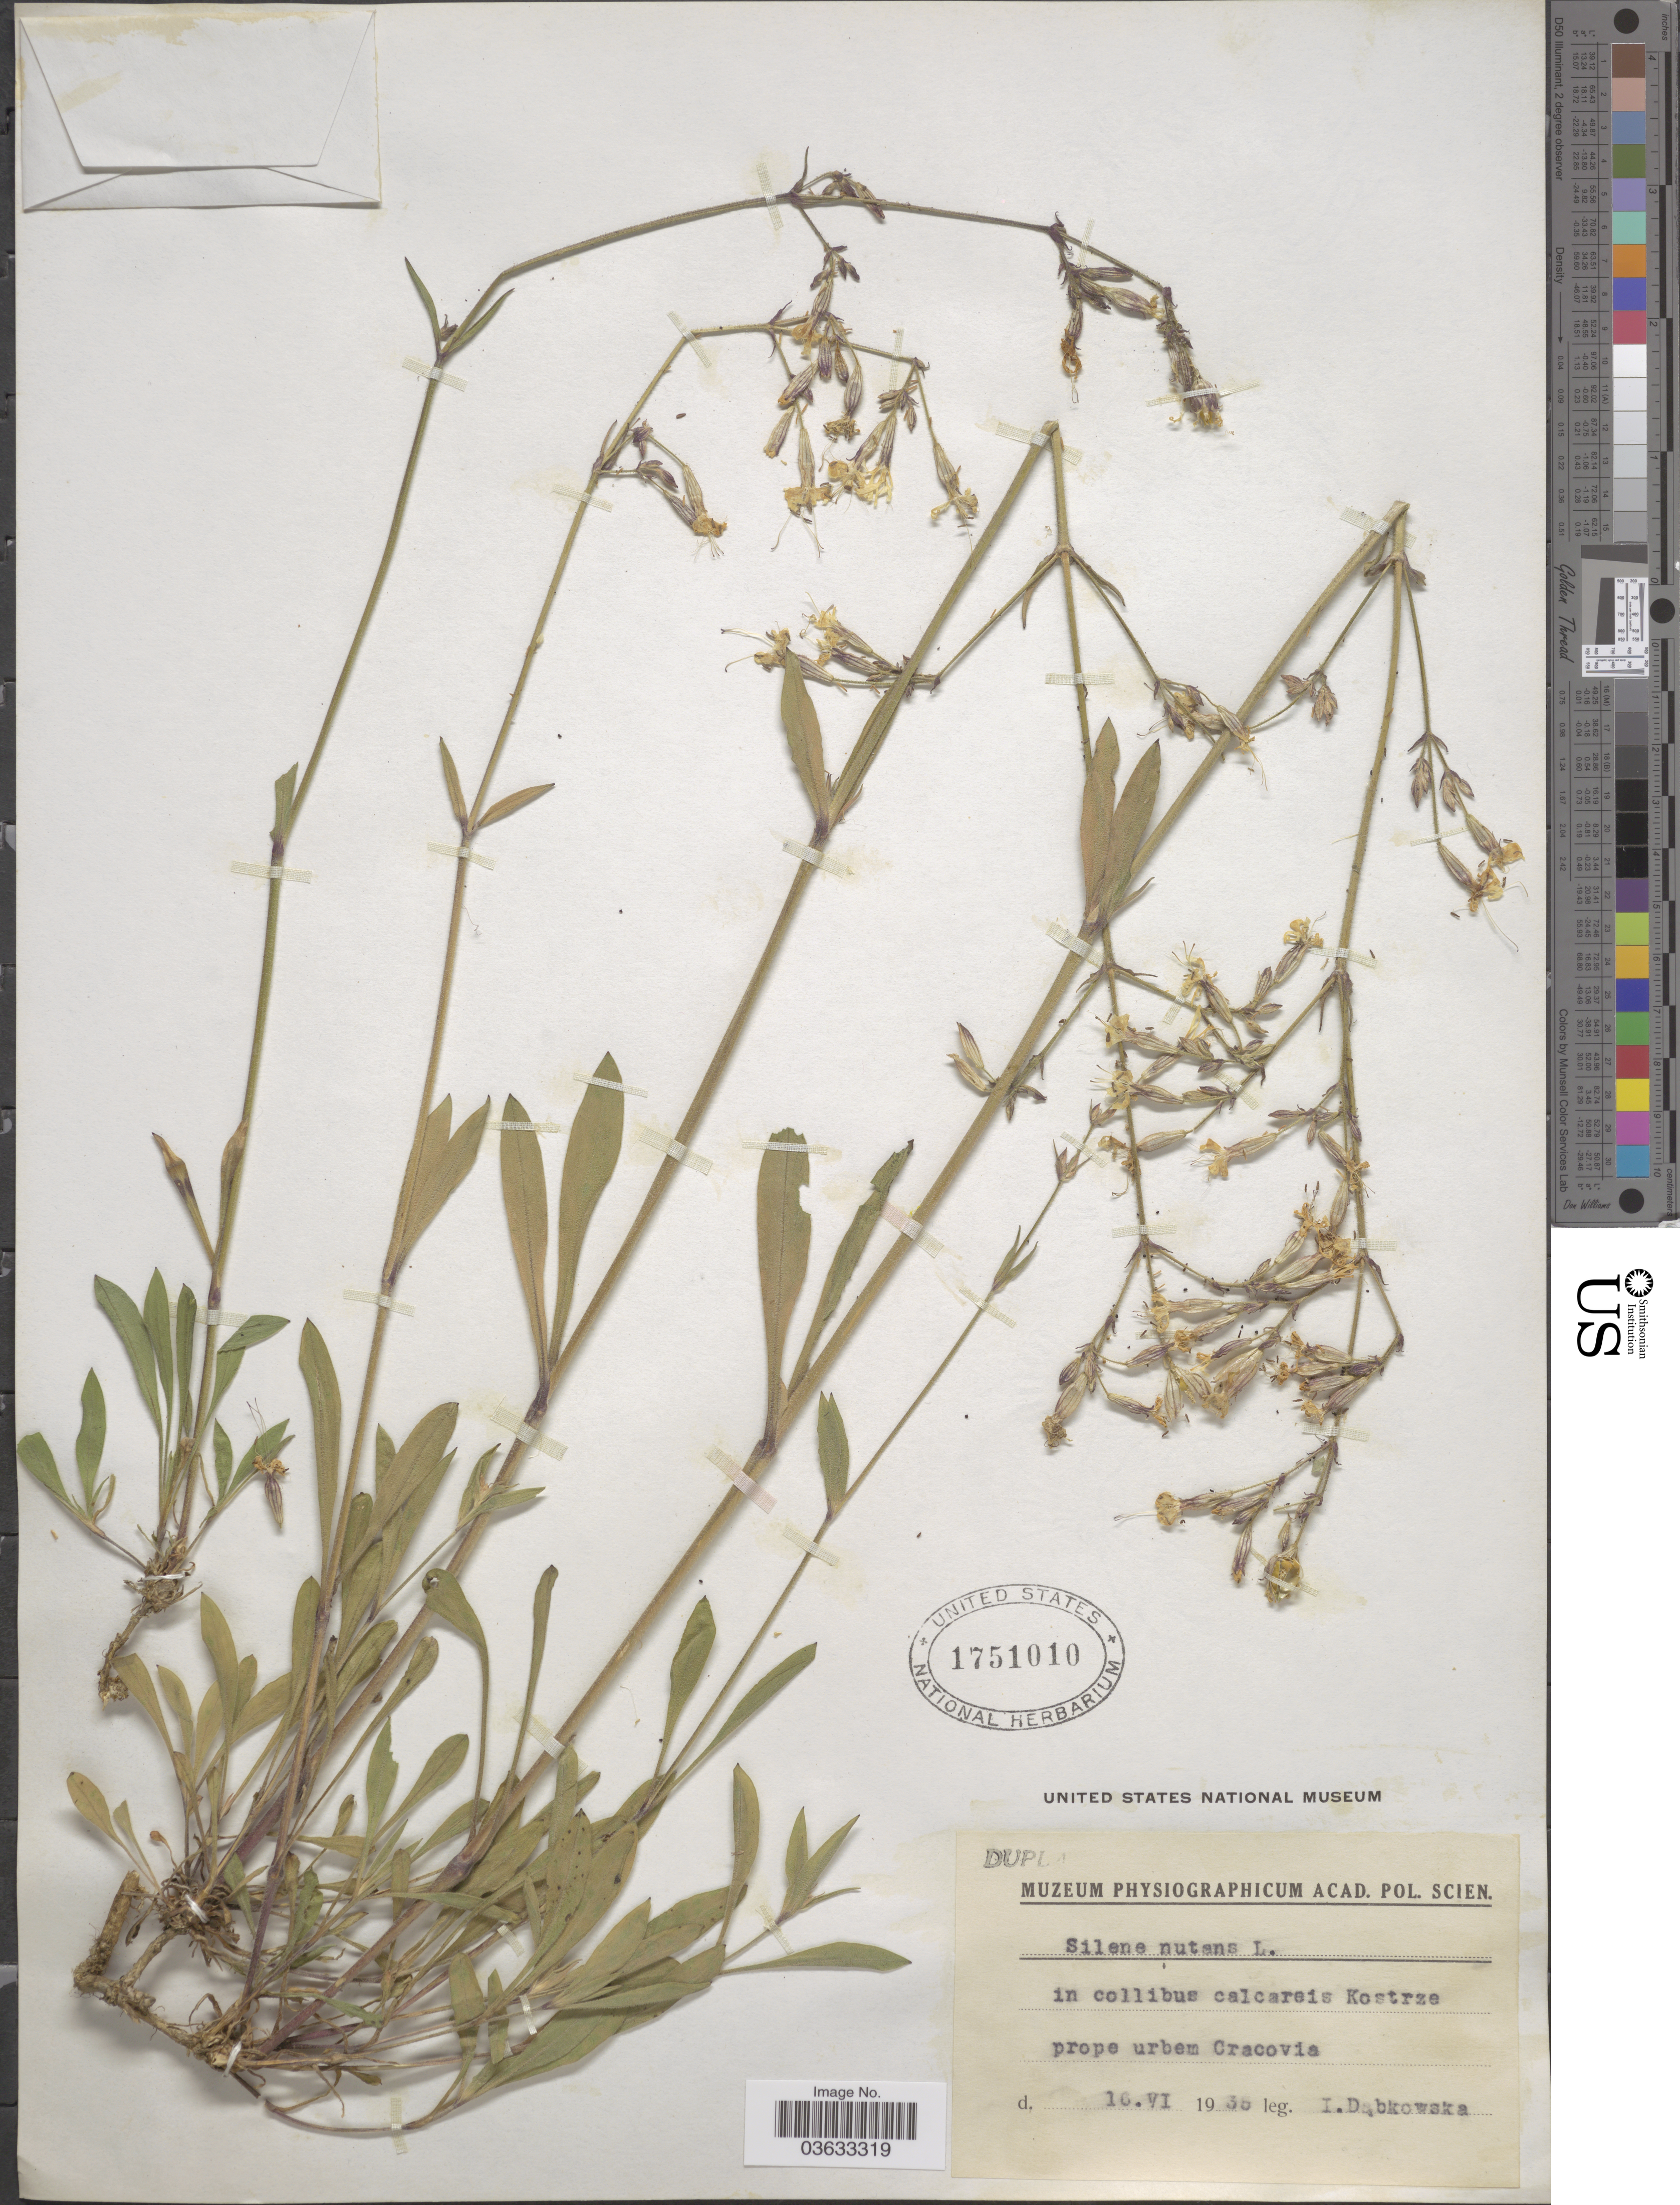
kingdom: Plantae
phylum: Tracheophyta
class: Magnoliopsida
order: Caryophyllales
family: Caryophyllaceae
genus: Silene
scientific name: Silene nutans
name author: L.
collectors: I. Dabkowska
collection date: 1936-06-16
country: Poland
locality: In collibus calcareis Kostrze prope urbem Cracovia.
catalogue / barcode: US 1751010